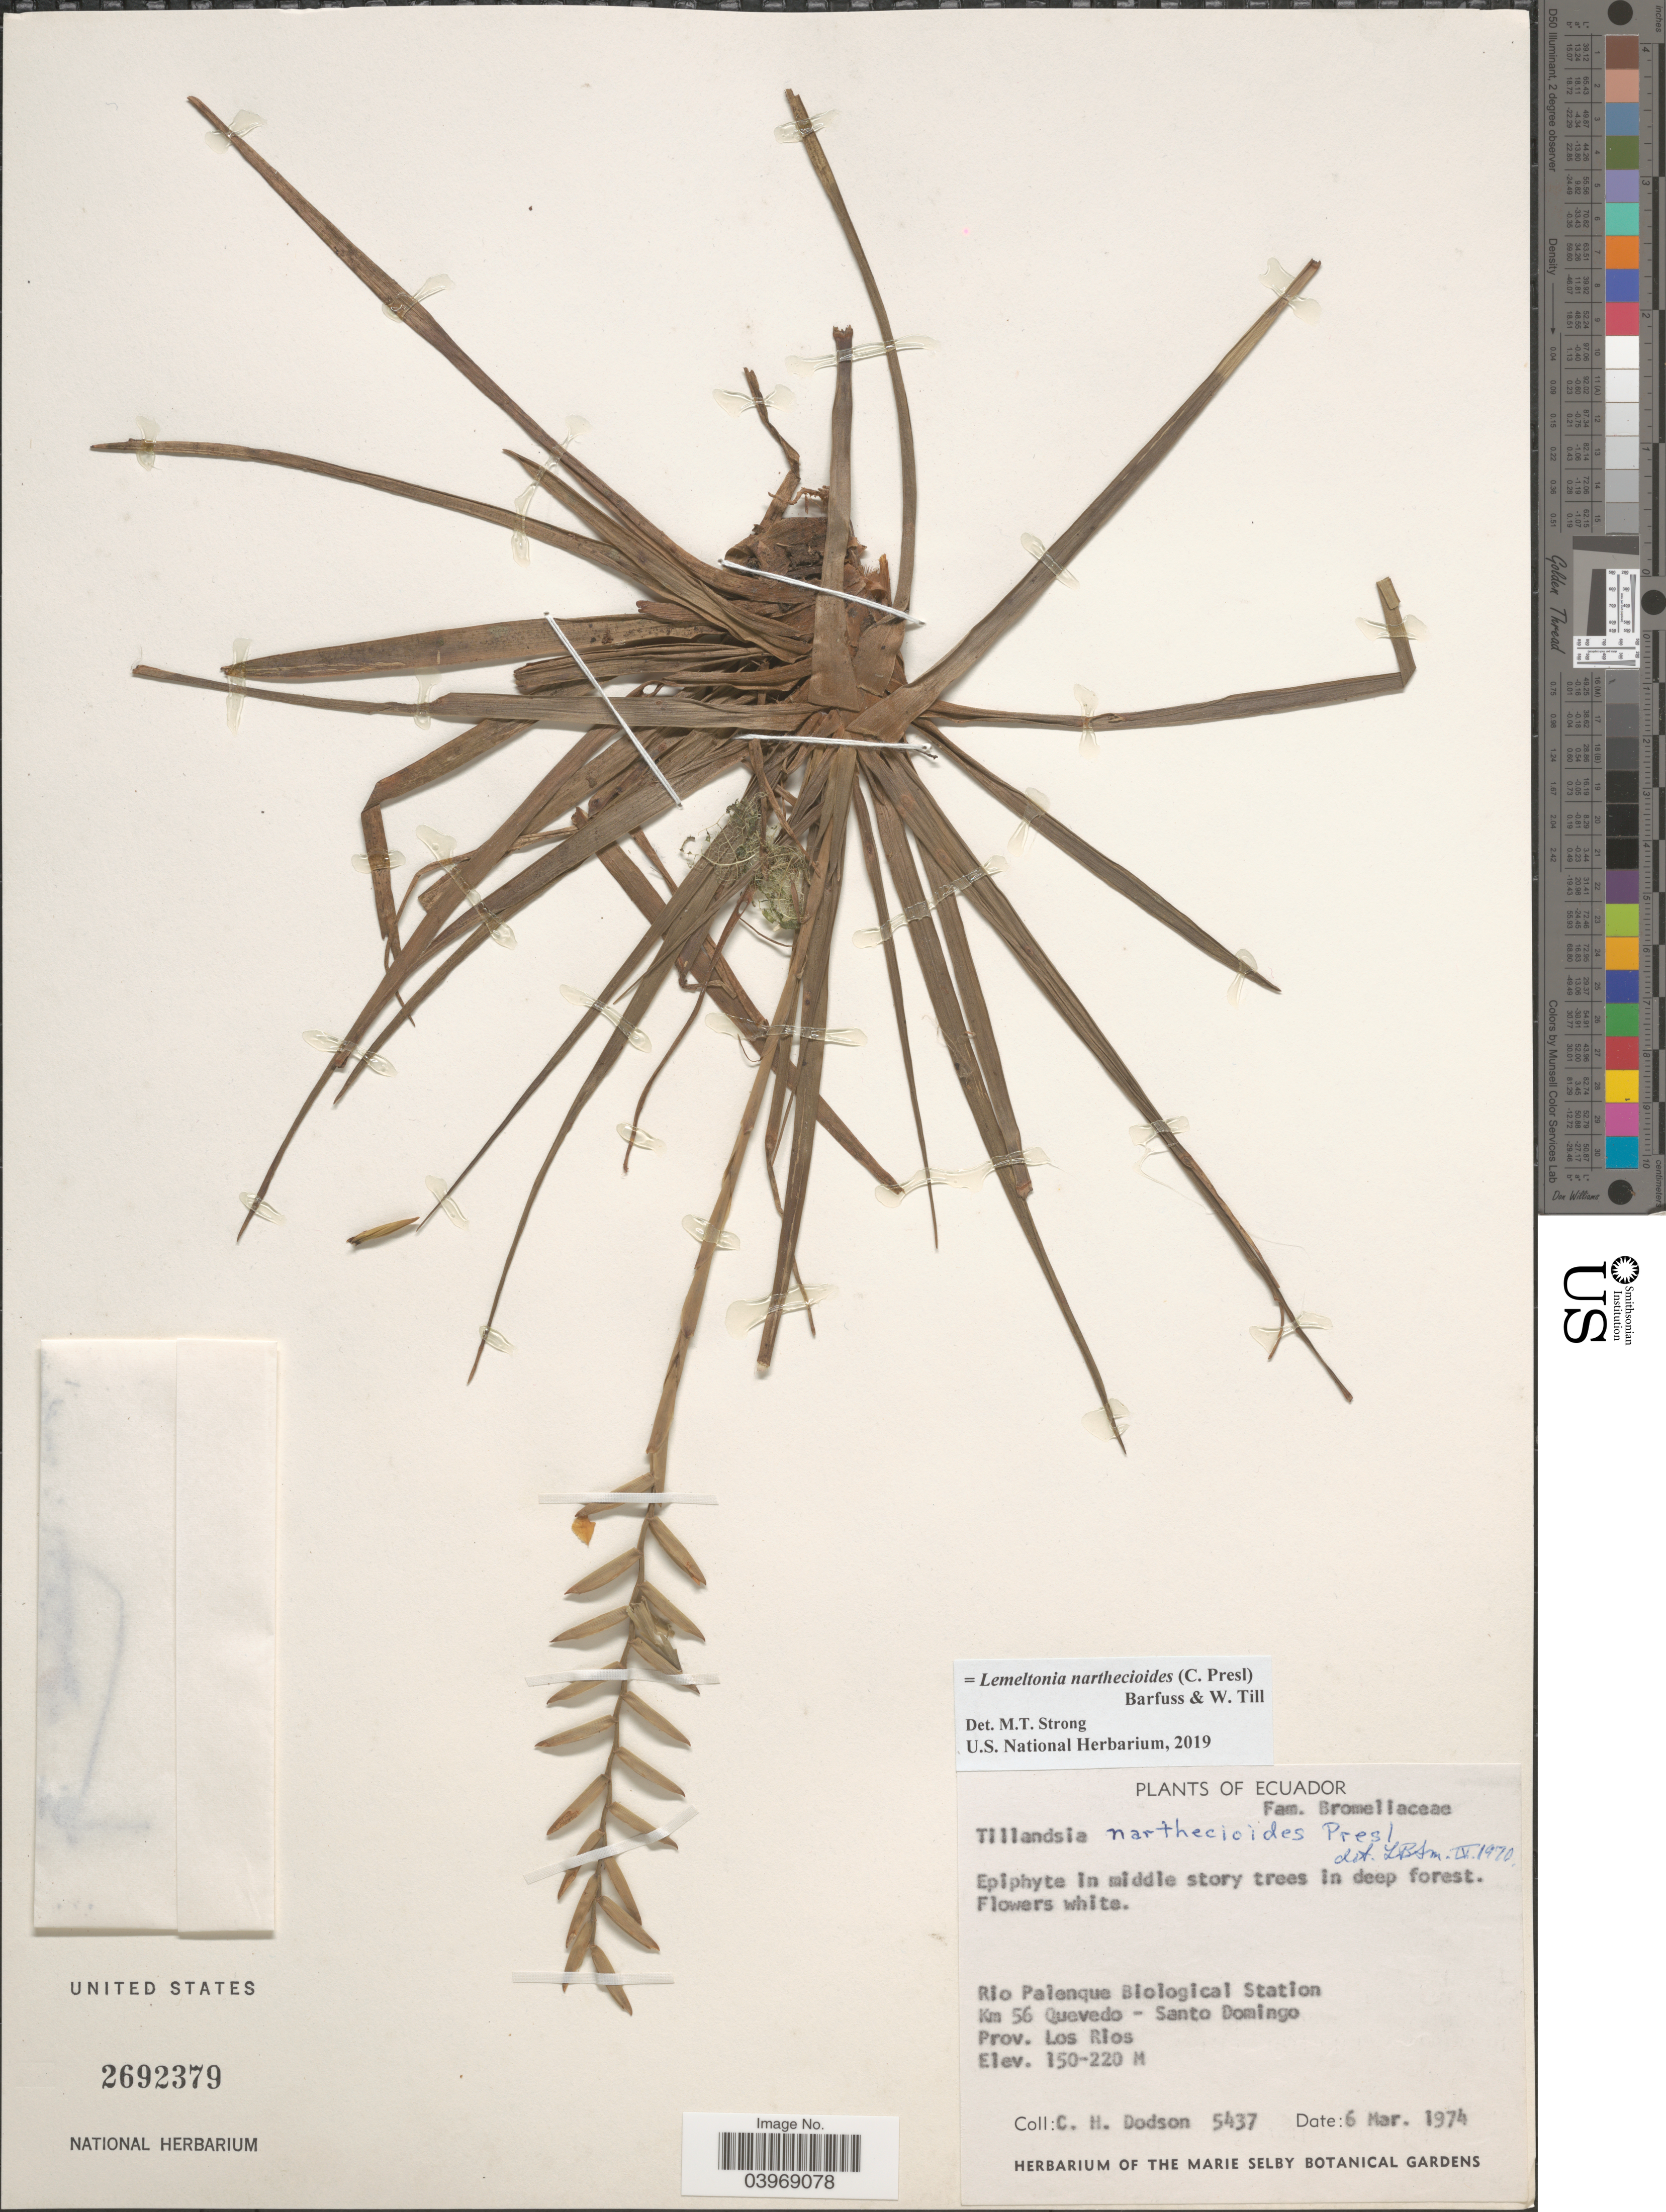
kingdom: Plantae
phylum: Tracheophyta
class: Liliopsida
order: Poales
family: Bromeliaceae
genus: Lemeltonia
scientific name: Lemeltonia narthecioides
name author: (C. Presl) Barfuss & W. Till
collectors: C. H. Dodson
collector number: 5437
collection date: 1974-03-06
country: Ecuador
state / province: Los Ríos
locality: Rio Palenque Biological Station. Km 56 Quevedo - Santo Domingo.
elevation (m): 150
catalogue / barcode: US 2692379